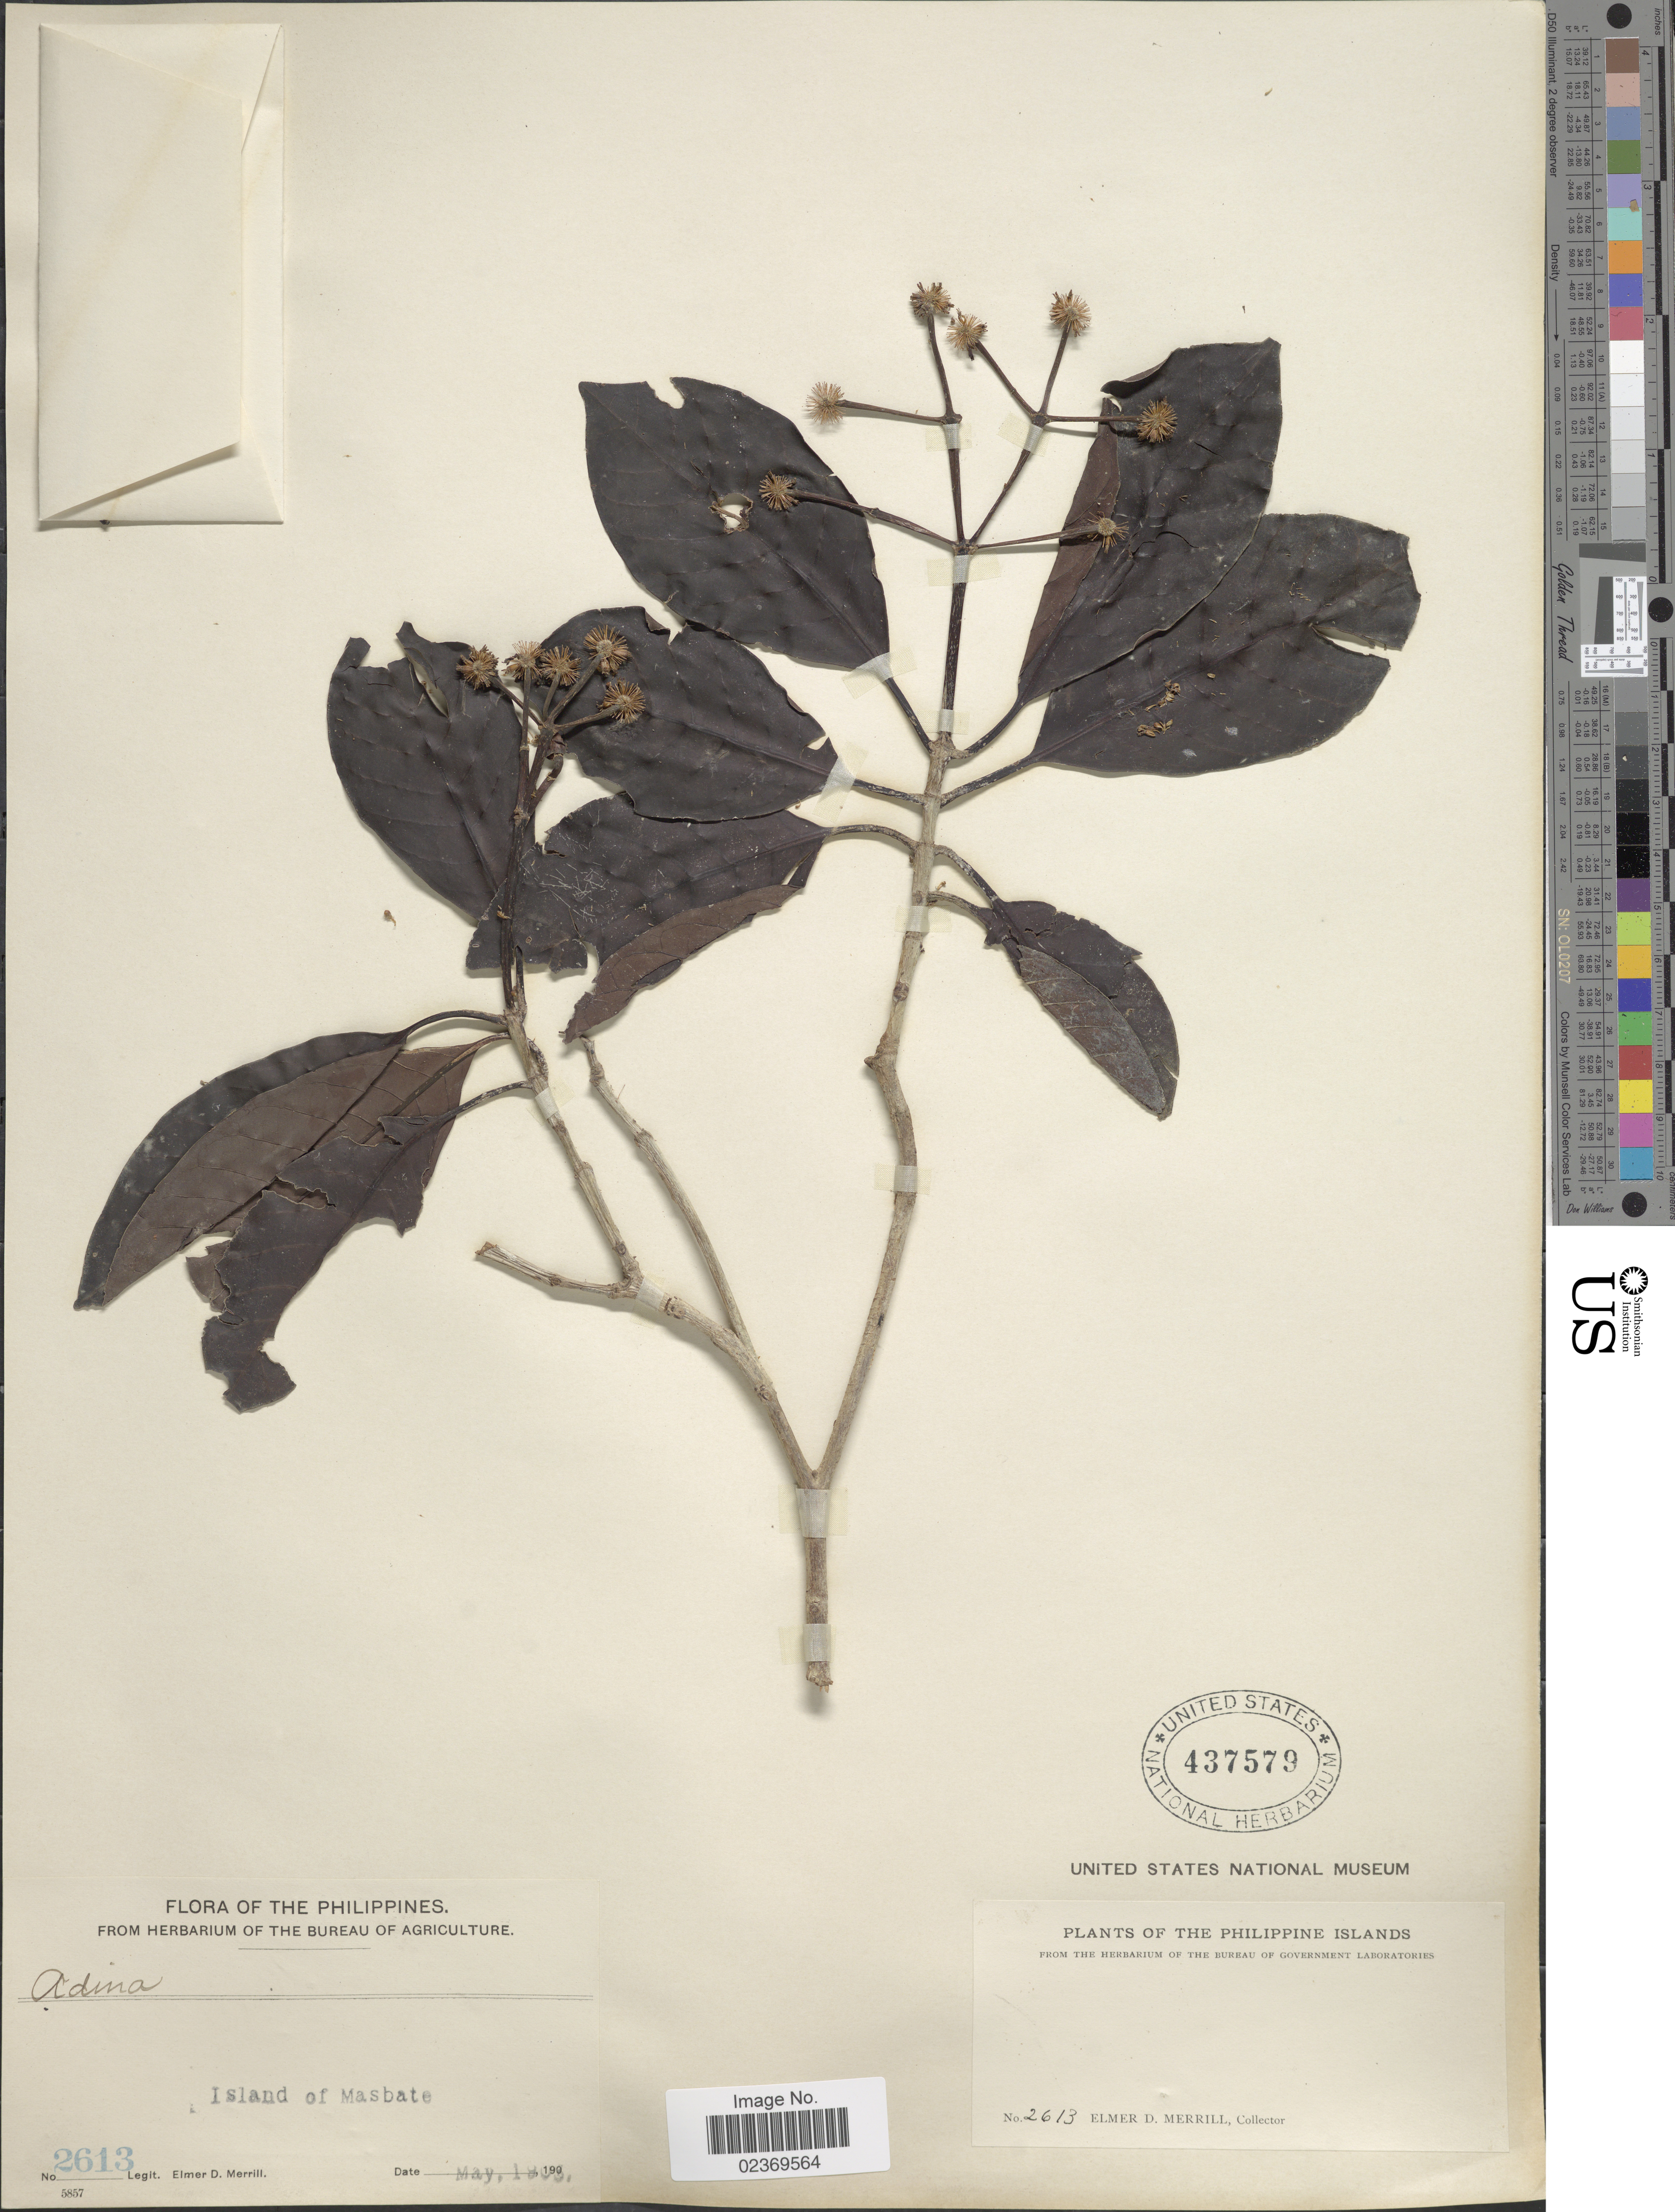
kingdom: Plantae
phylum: Tracheophyta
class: Magnoliopsida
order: Gentianales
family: Rubiaceae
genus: Adina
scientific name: Adina sp.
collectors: E. D. Merrill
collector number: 2613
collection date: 1903-05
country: Philippines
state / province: Bicol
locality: Island of Masbate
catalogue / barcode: US 437579